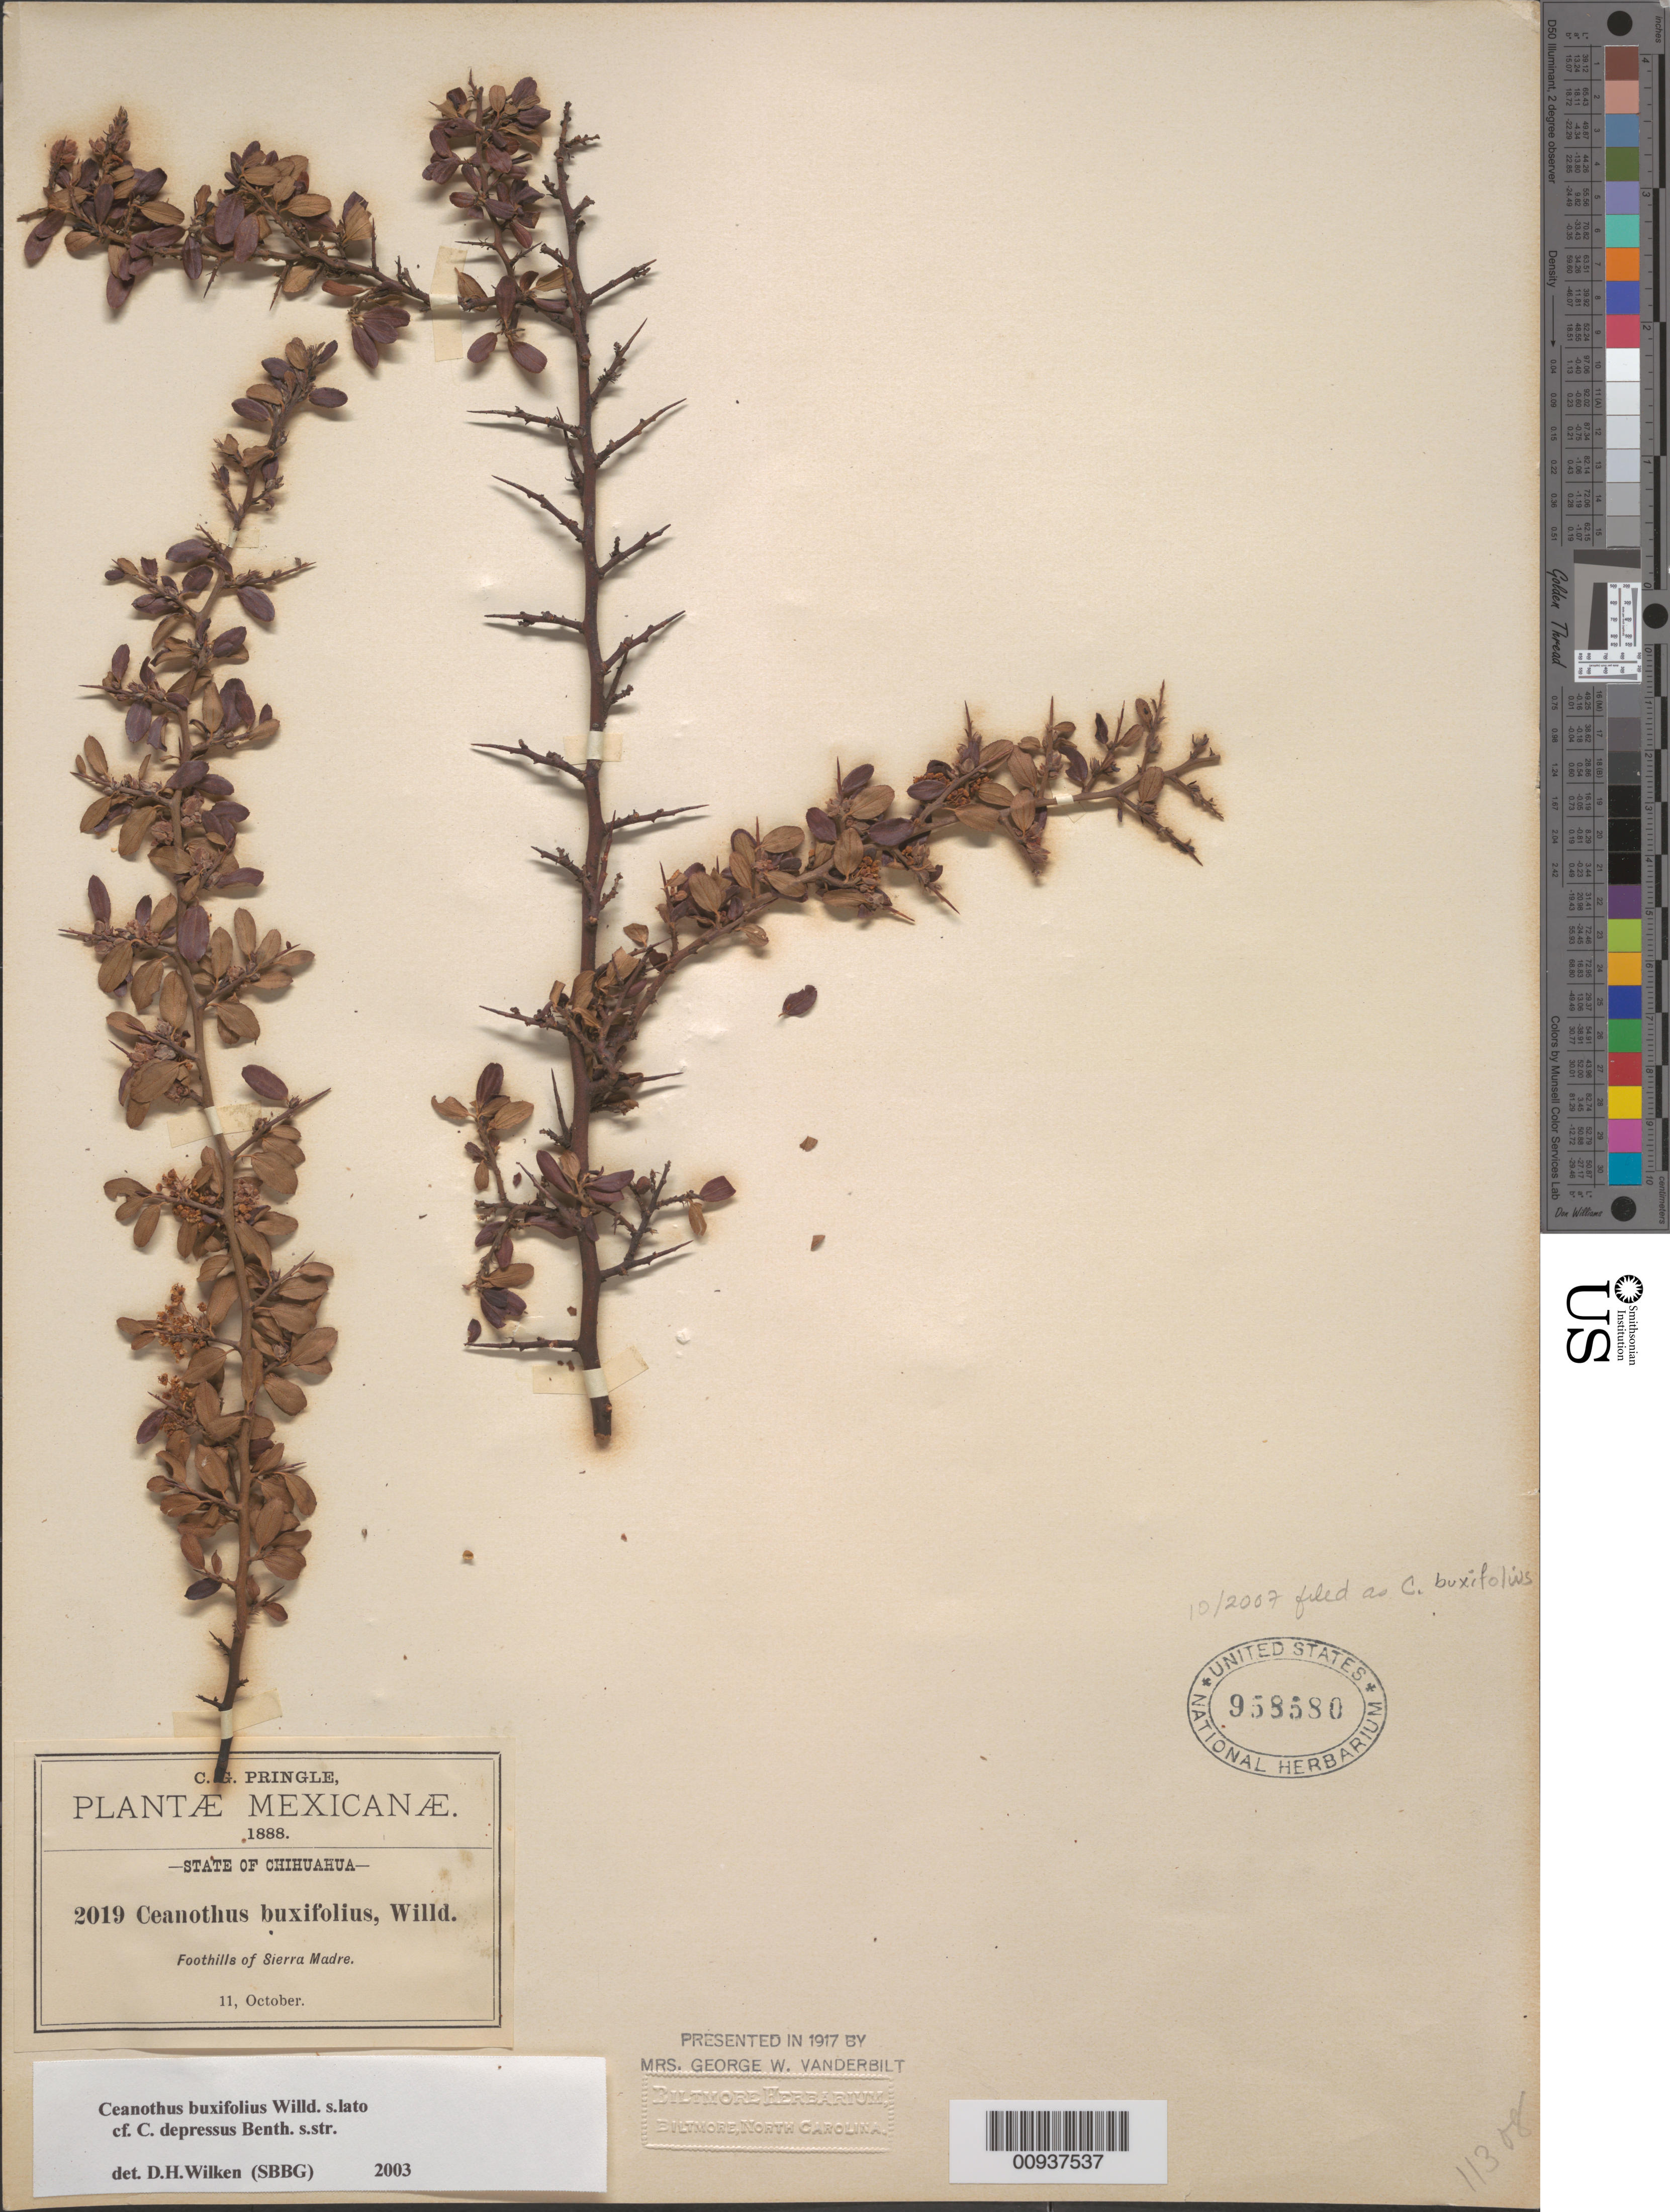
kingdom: Plantae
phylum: Tracheophyta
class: Magnoliopsida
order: Rosales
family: Rhamnaceae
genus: Ceanothus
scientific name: Ceanothus buxifolius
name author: Willd. ex Roem. & Schult.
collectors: C. G. Pringle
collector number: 2019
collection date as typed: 11 Oct 1888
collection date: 1888-10-11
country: Mexico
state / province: Chihuahua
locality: Sierra Madre.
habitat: Foothills of Sierra.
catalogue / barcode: US 958580